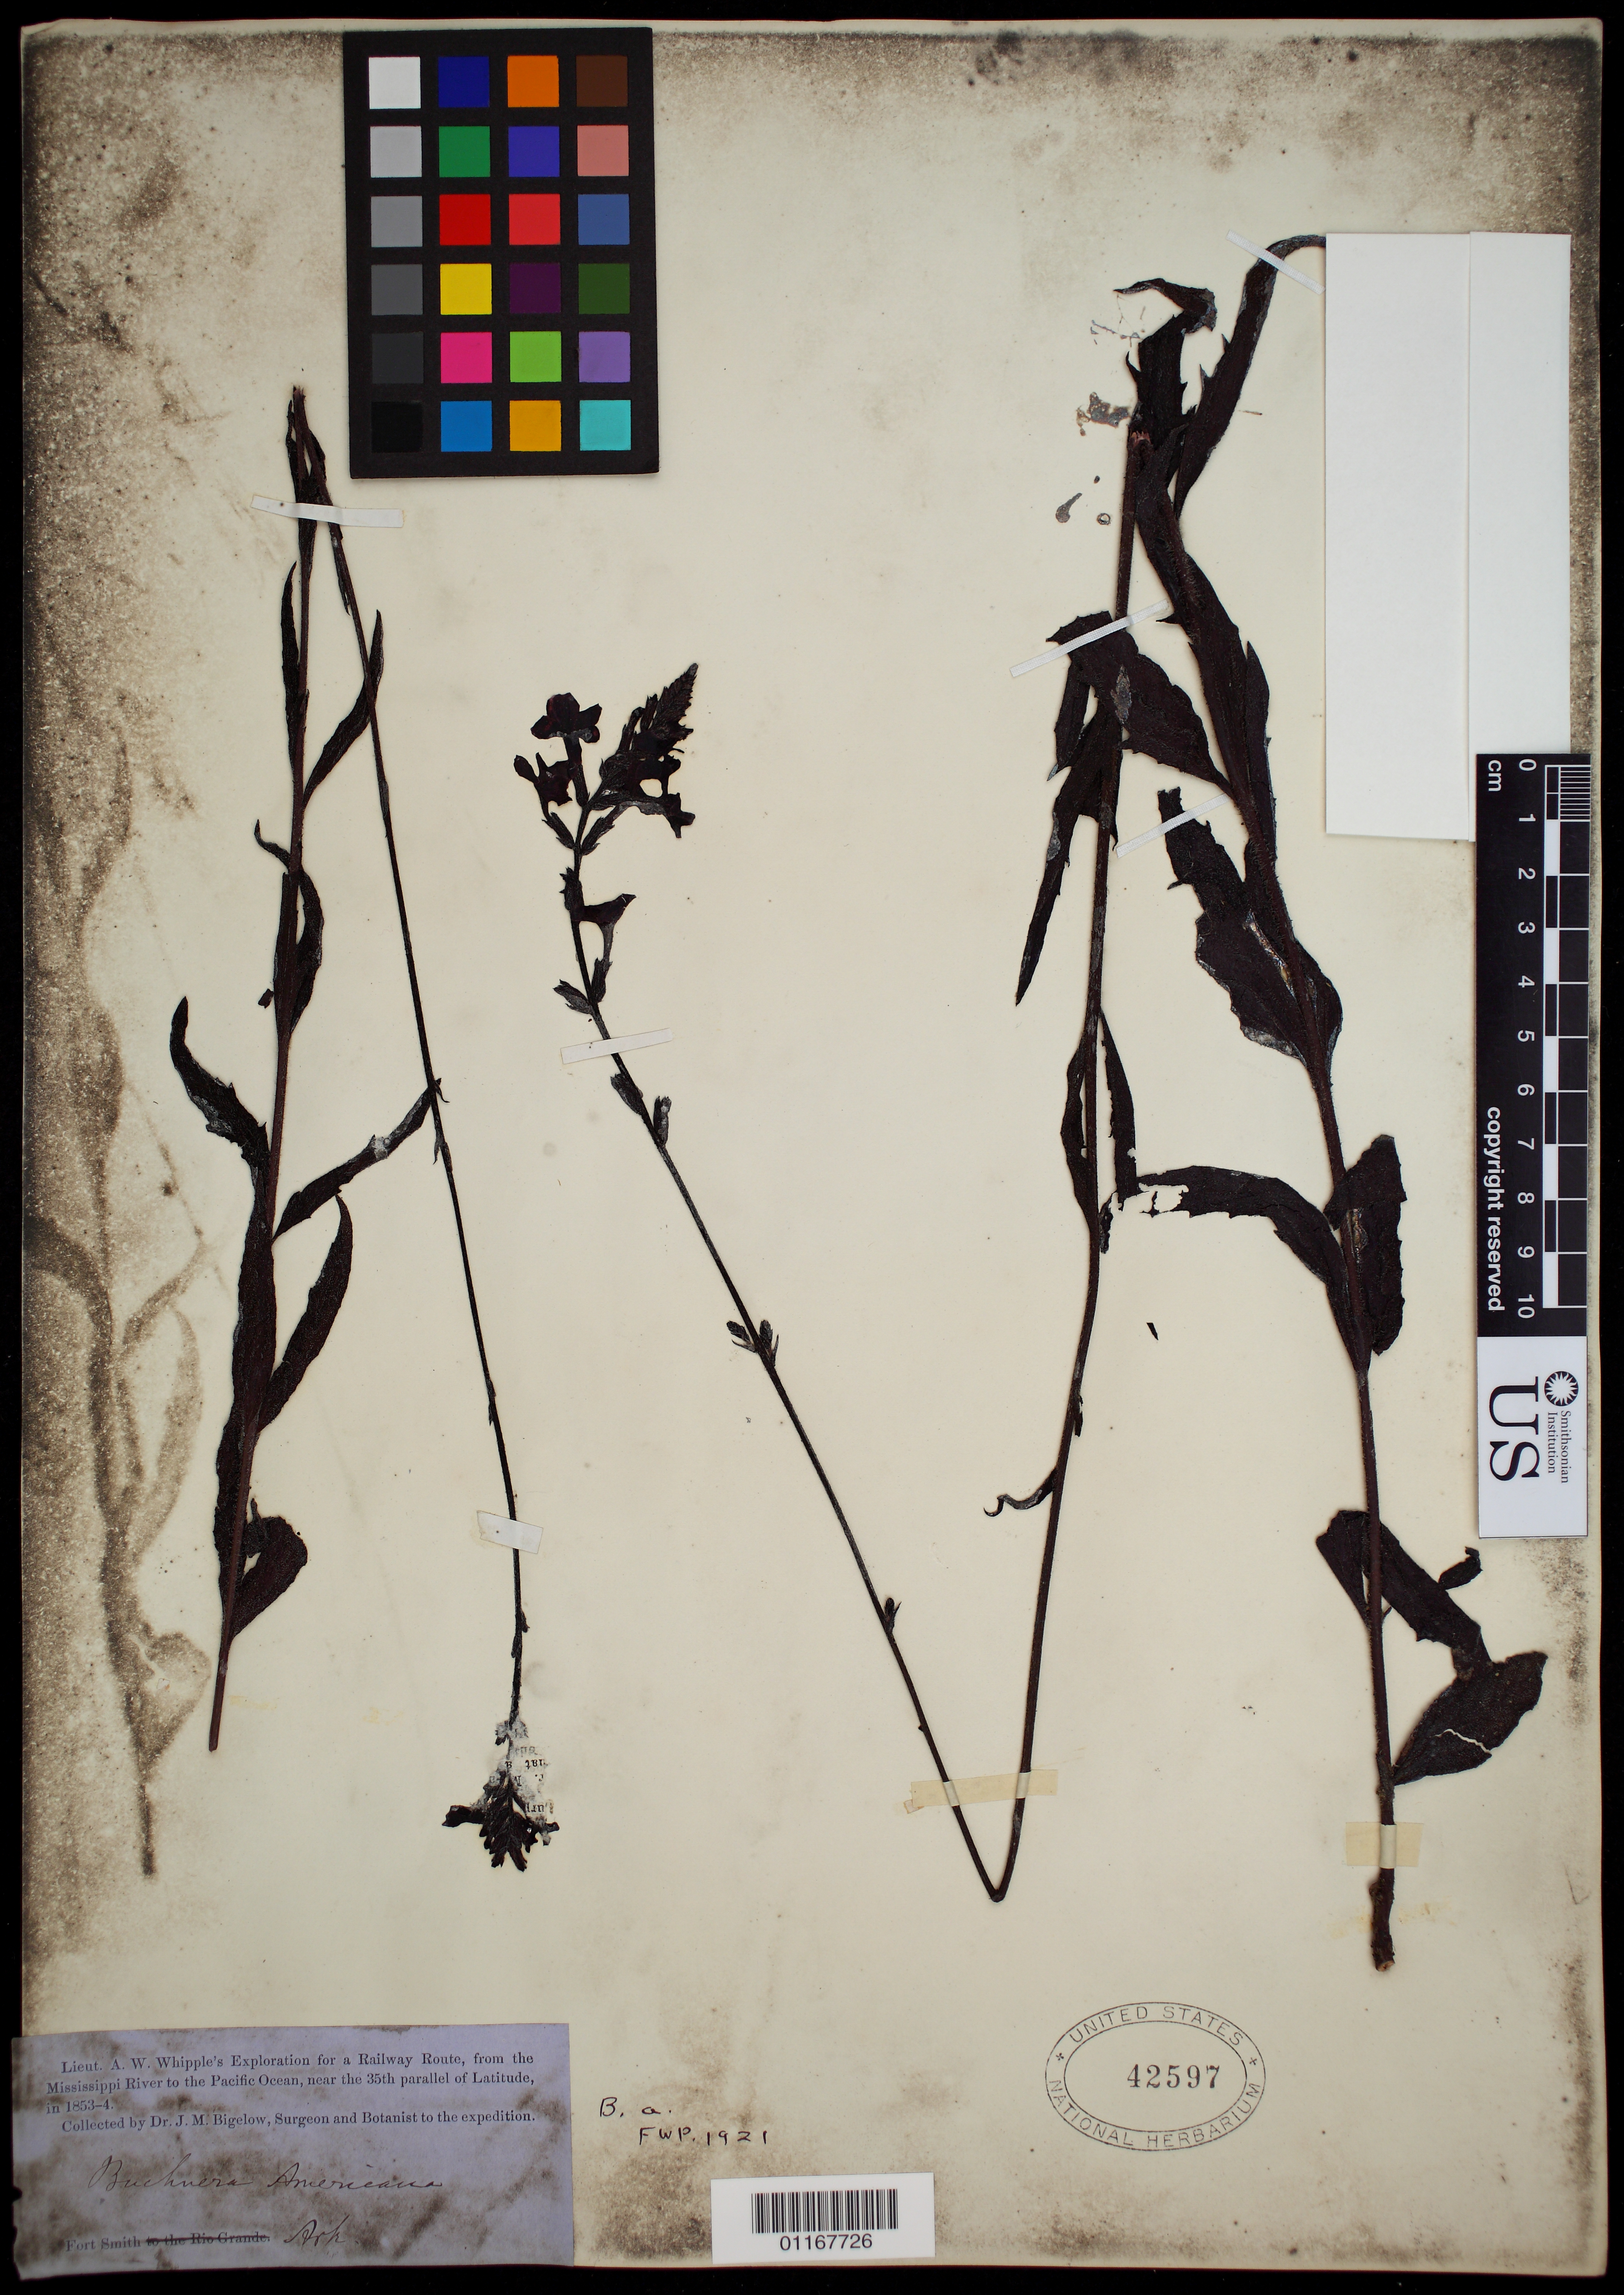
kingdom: Plantae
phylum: Tracheophyta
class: Magnoliopsida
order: Lamiales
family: Orobanchaceae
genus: Buchnera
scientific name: Buchnera americana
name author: L.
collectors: J. M. Bigelow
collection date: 1853/1854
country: United States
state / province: Arkansas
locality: Fort Smith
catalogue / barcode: US 42597